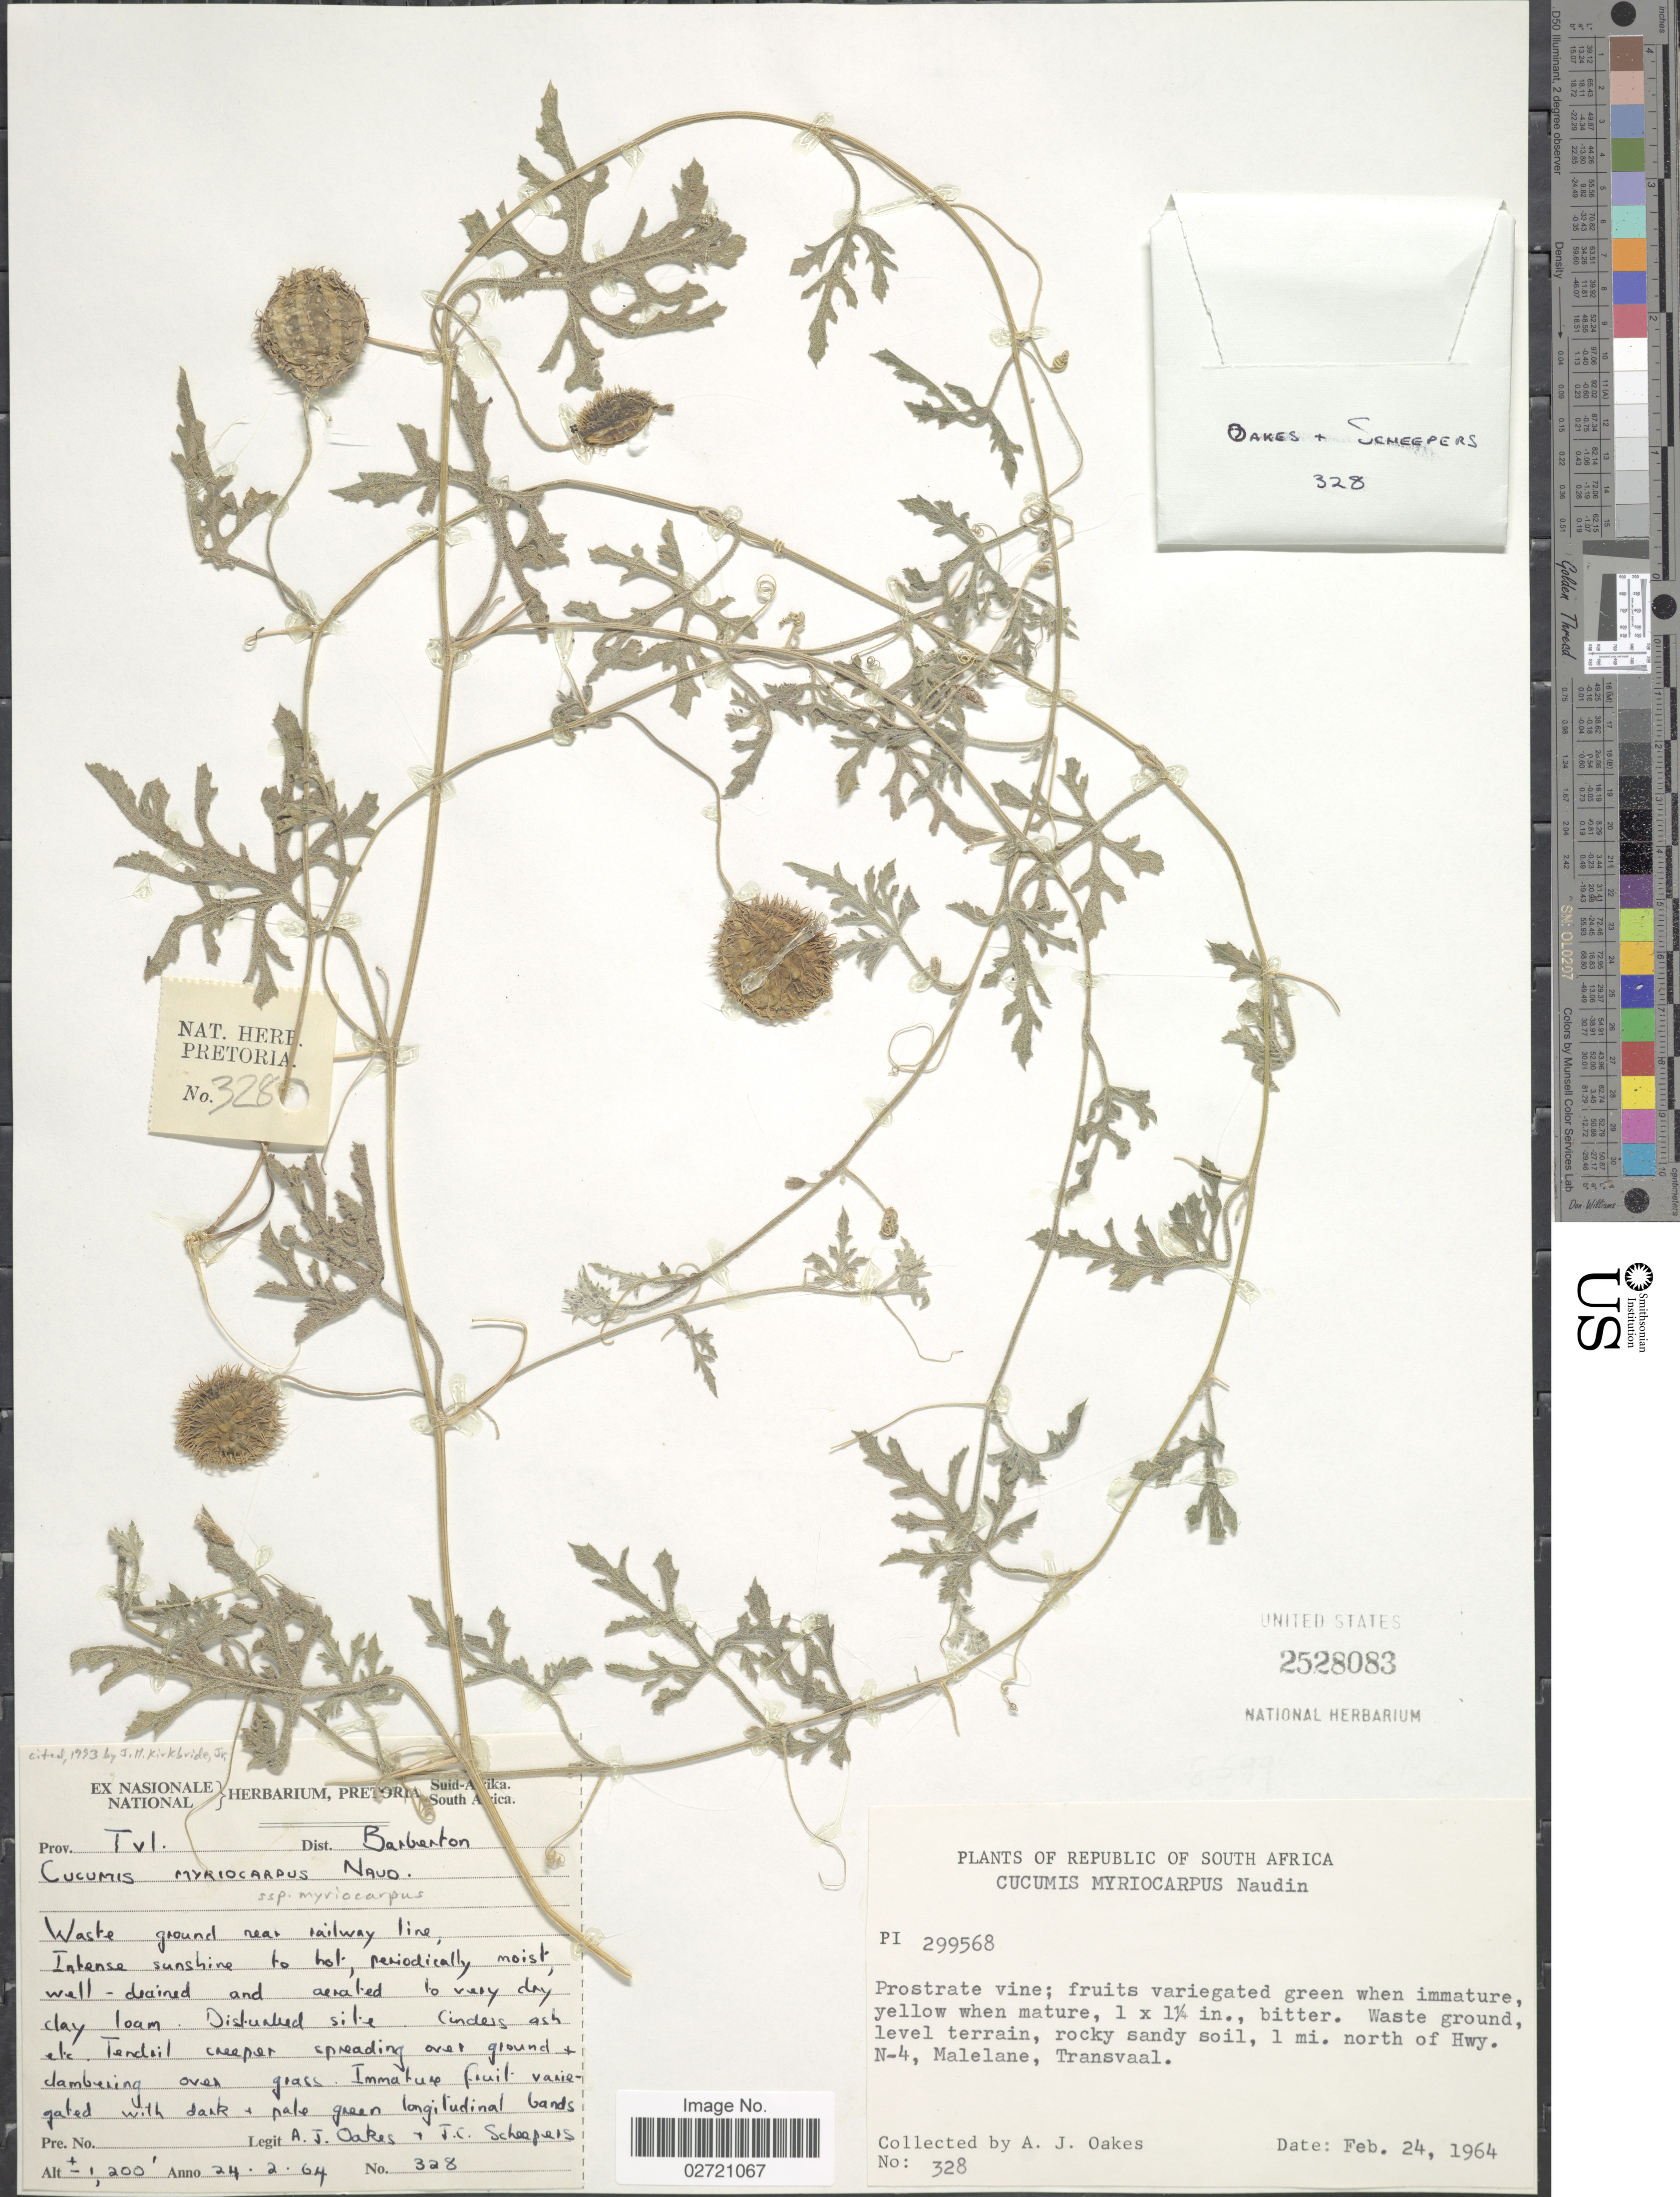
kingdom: Plantae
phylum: Tracheophyta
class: Magnoliopsida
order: Cucurbitales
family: Cucurbitaceae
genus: Cucumis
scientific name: Cucumis myriocarpus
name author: Naudin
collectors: A. Oakes & J. Scheepers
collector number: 328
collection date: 1964-02-24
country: South Africa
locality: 1 mi. north of Hwy. N-4 Malelane, Transvaal. Dist. Barberton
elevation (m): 366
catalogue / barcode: US 2528083